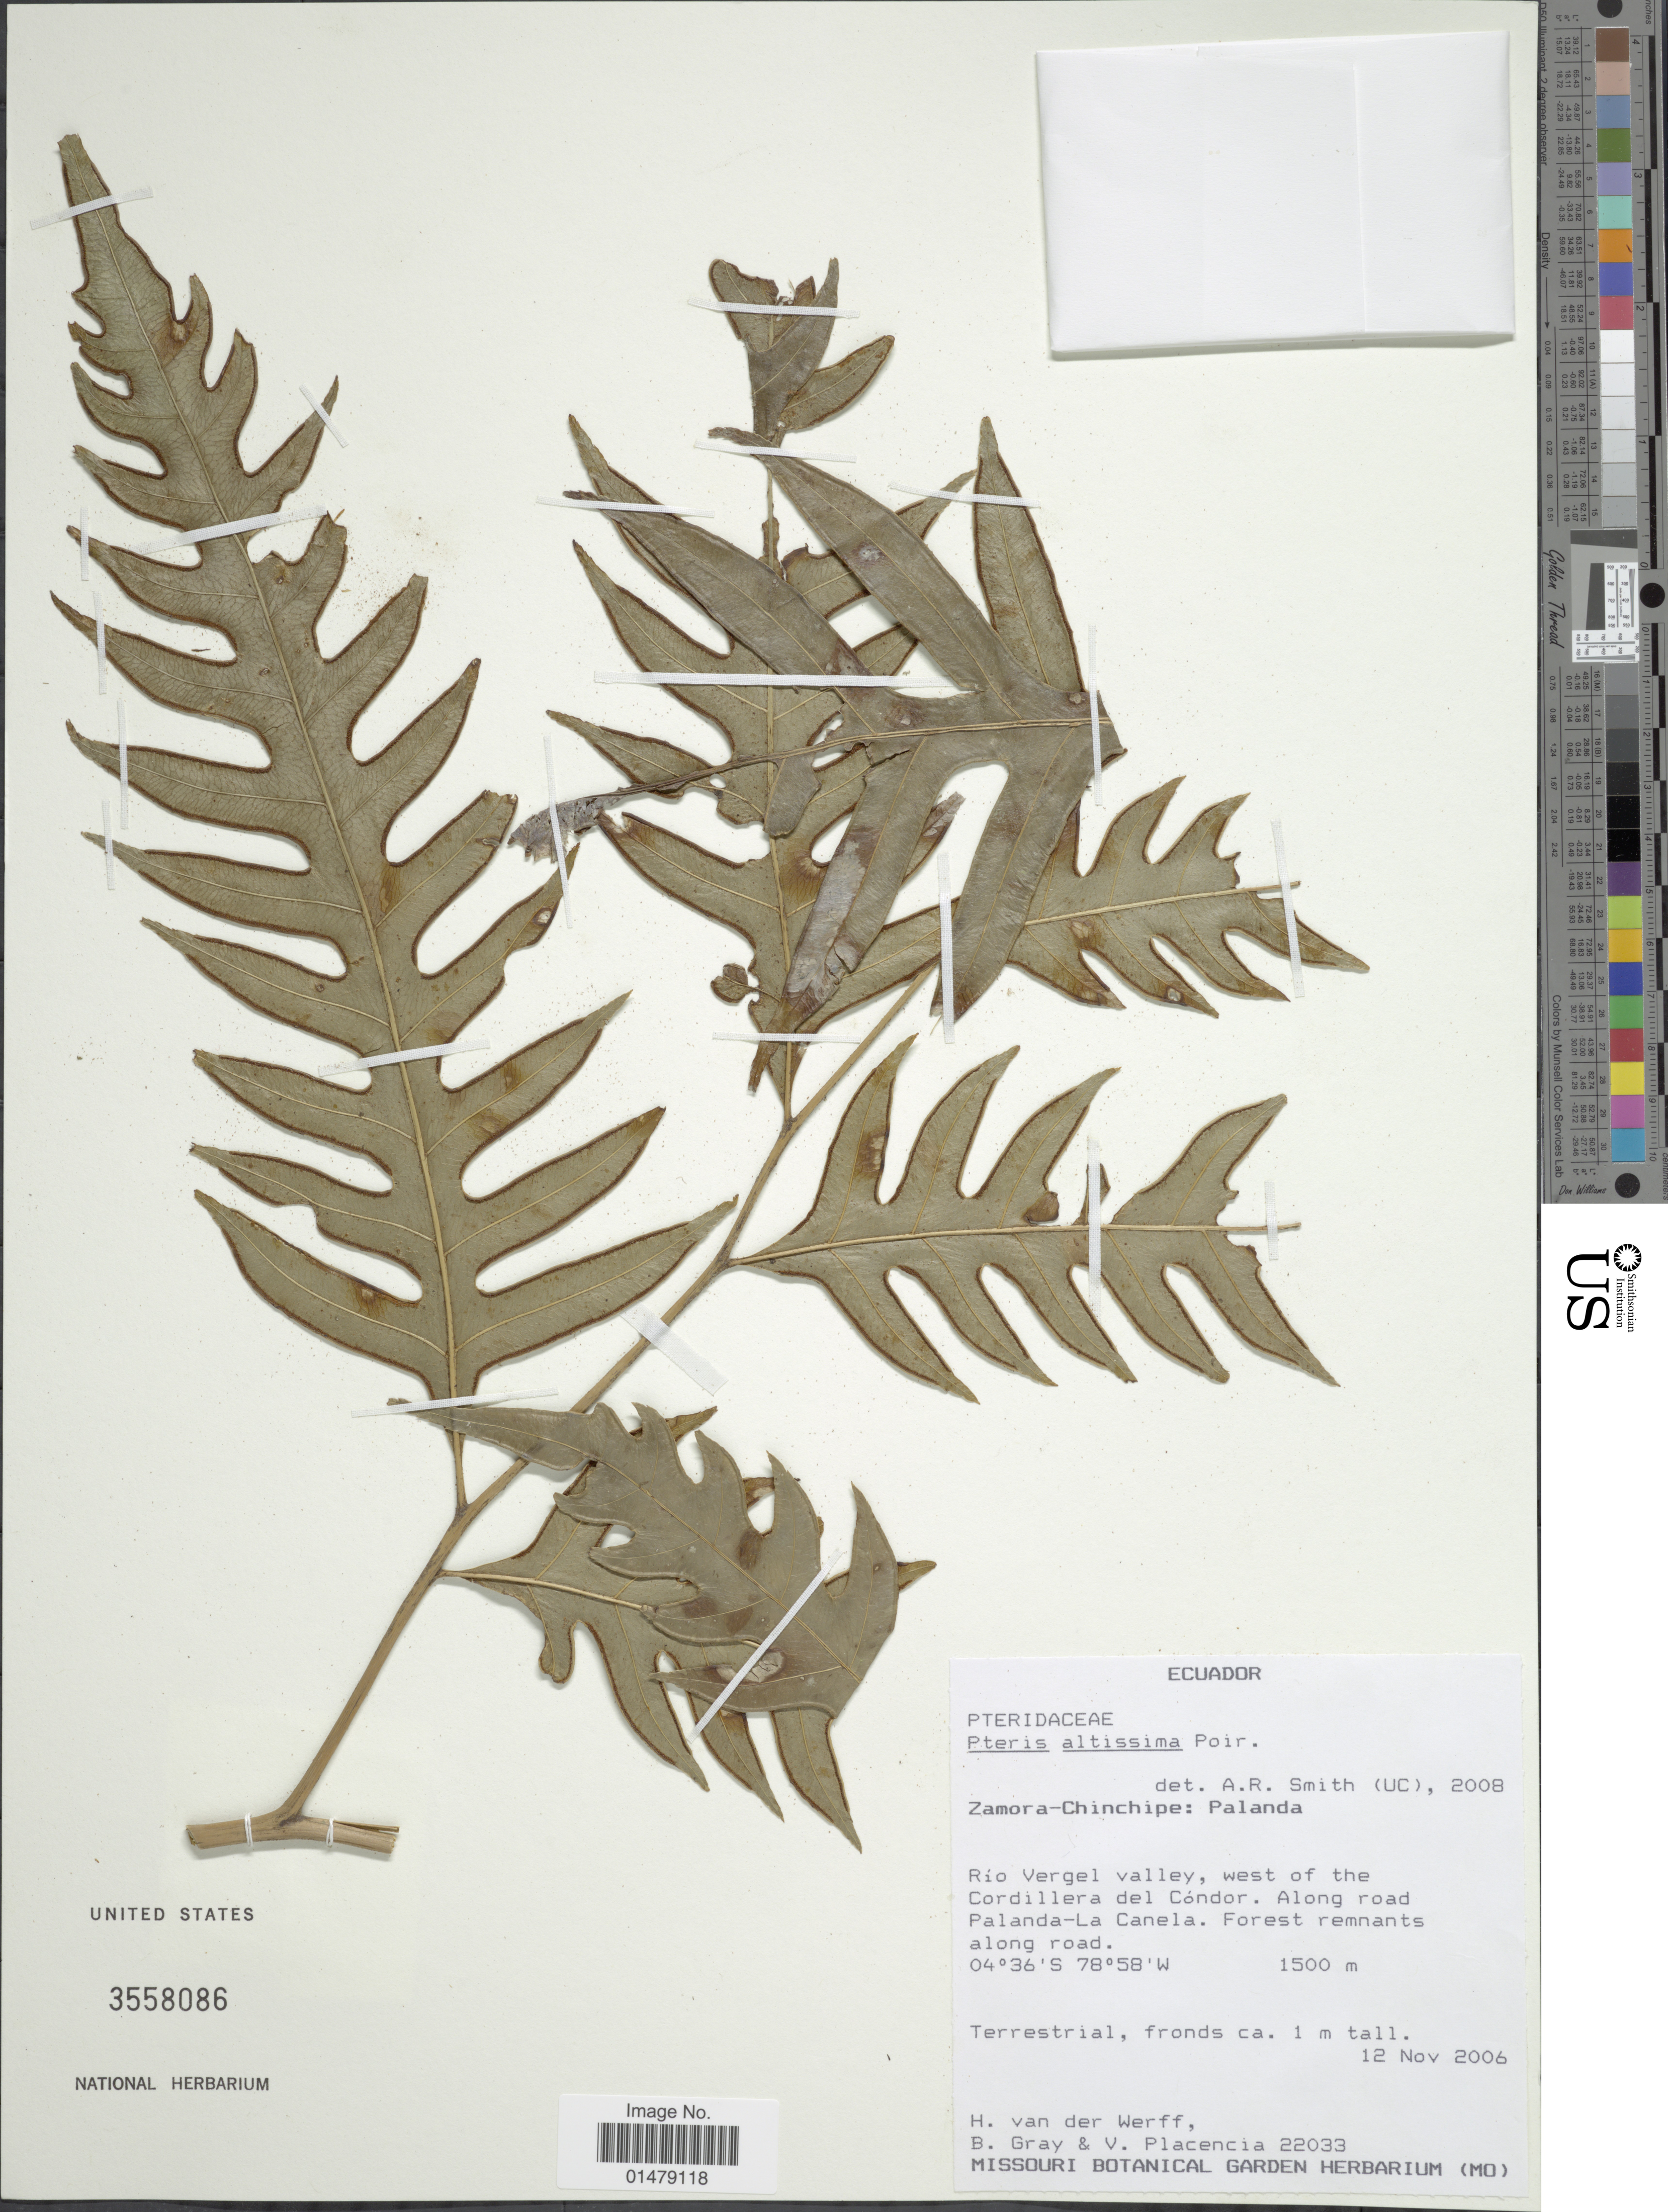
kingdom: Plantae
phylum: Tracheophyta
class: Polypodiopsida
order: Polypodiales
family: Pteridaceae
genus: Pteris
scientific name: Pteris altissima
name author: Poir.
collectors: H. van der Werff, B. Gray & V. Placencia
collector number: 22033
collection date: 2006-11-12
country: Ecuador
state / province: Zamora-Chinchipe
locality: Palanda. Rio Vergel valley, west of the Cordillera del Condor. Along road Palanda-La Canela.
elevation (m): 1500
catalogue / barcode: US 3558086